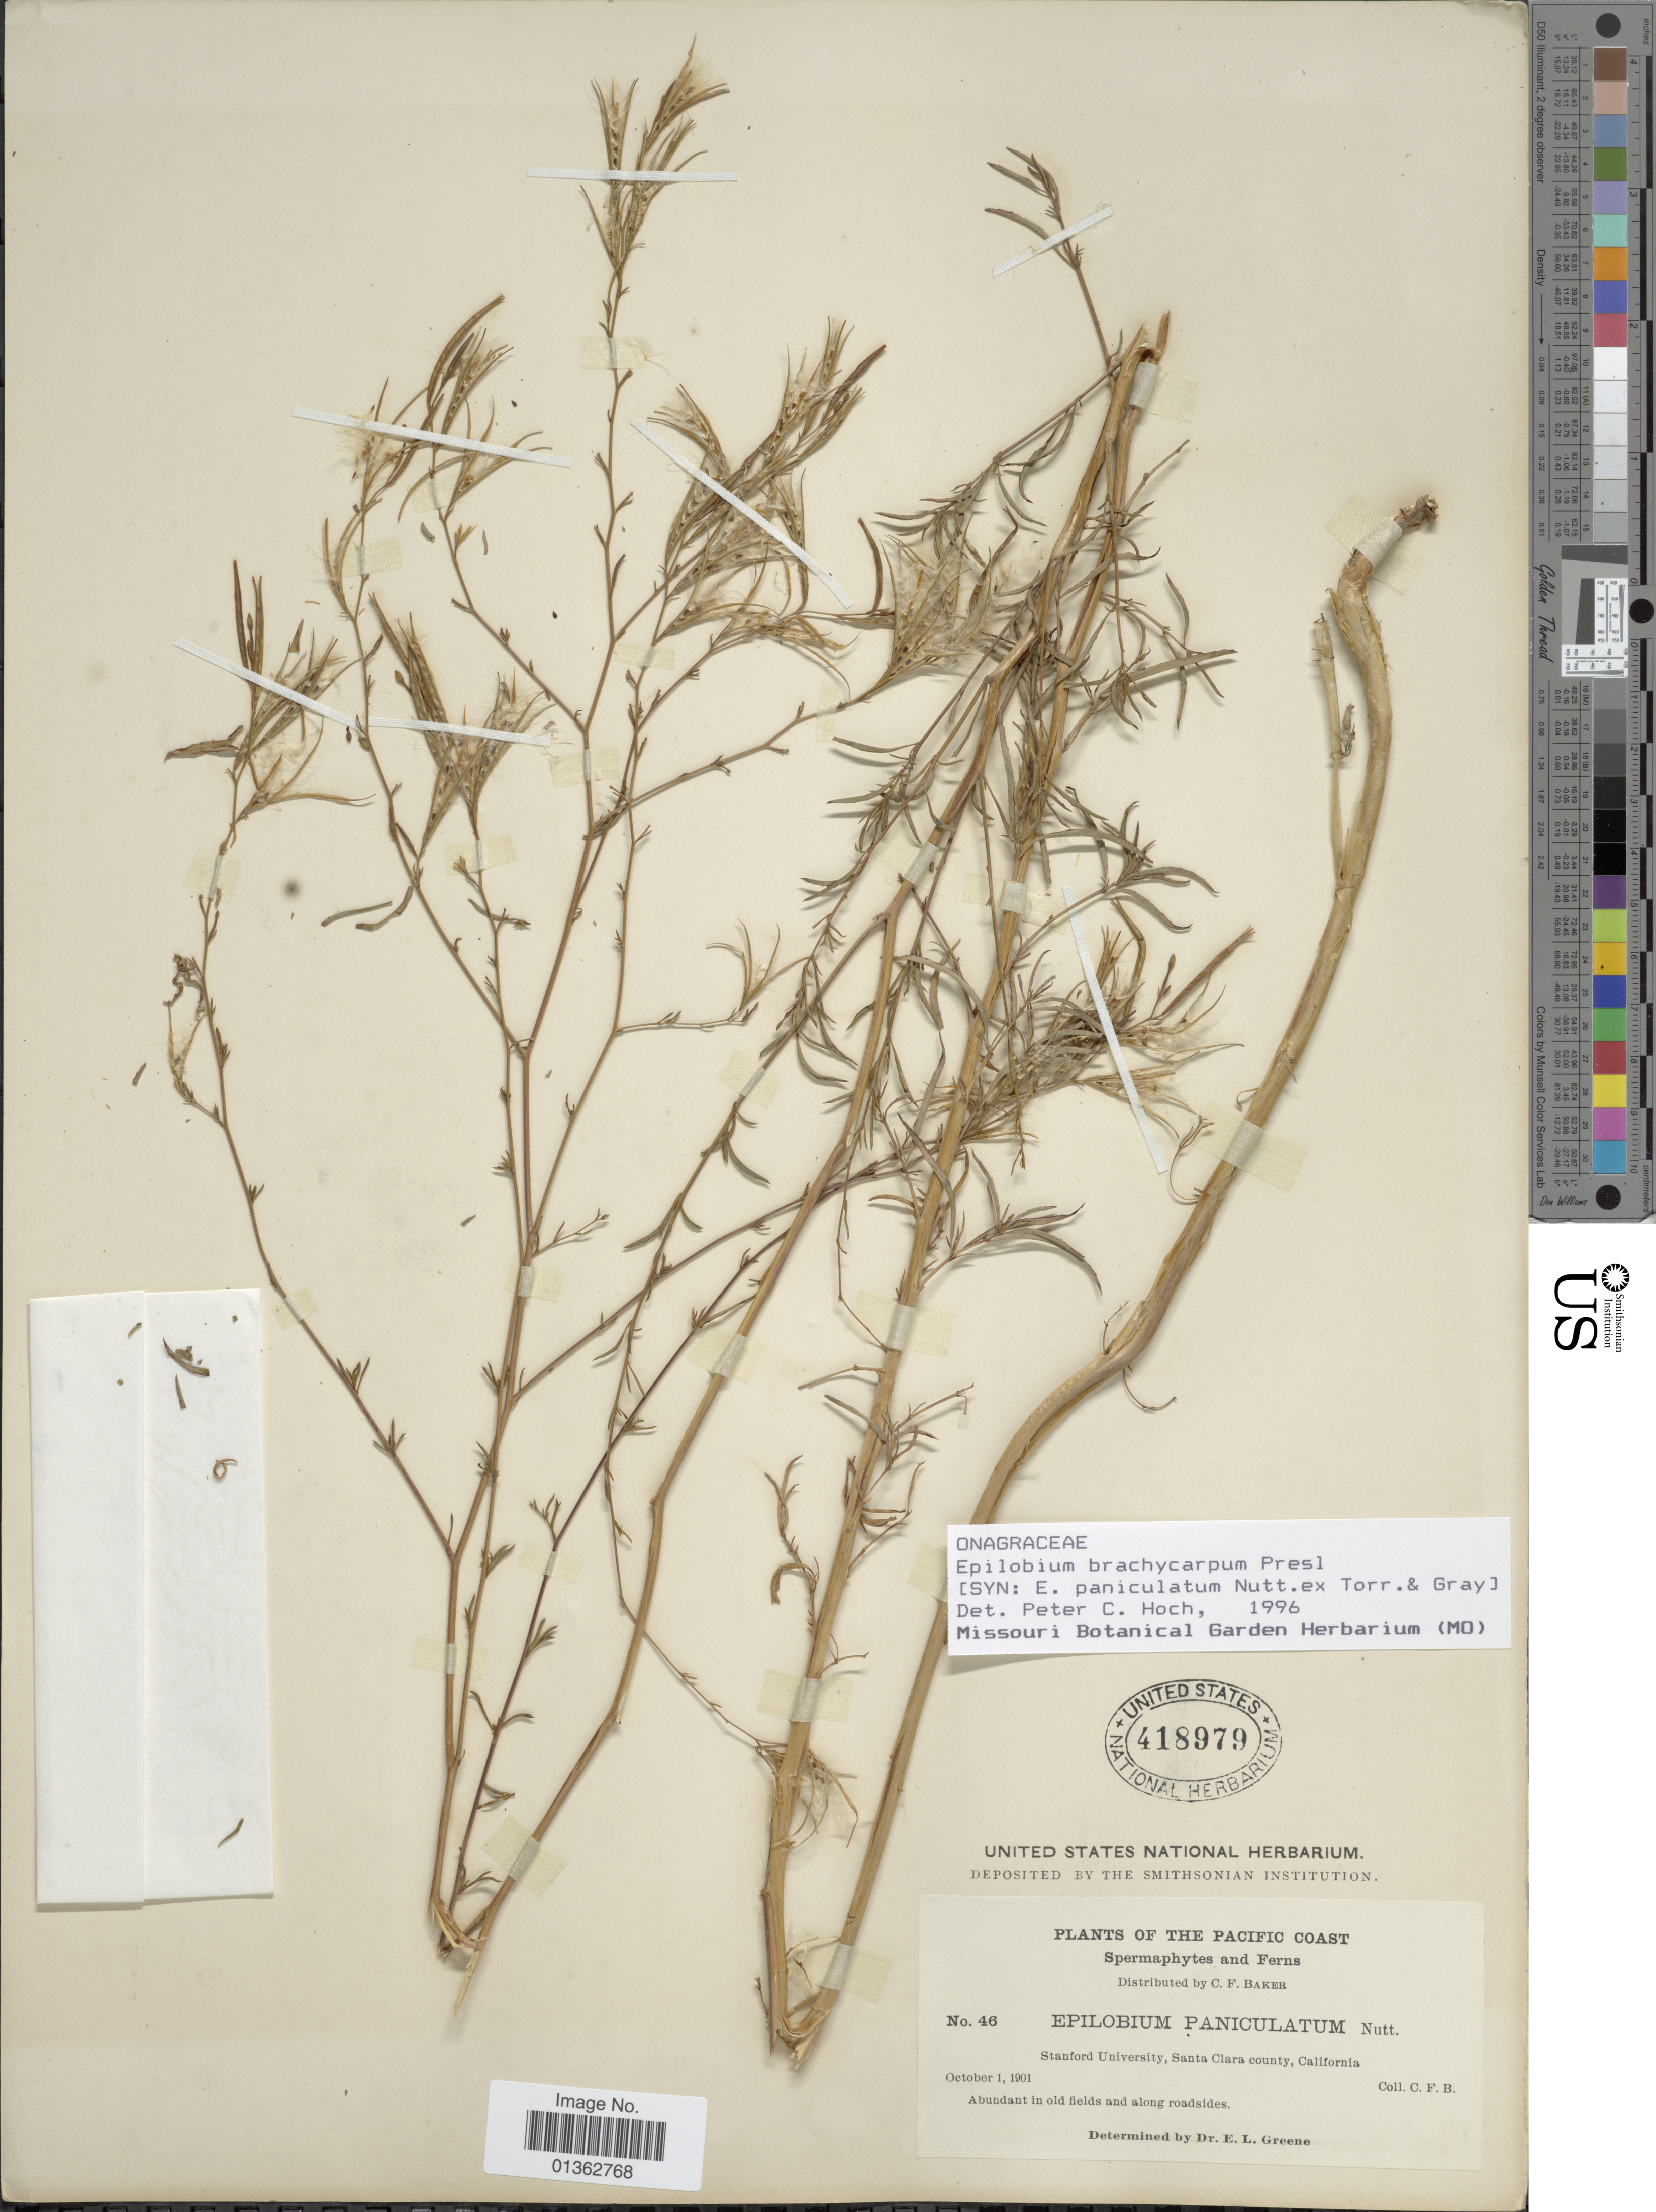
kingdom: Plantae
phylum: Tracheophyta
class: Magnoliopsida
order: Myrtales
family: Onagraceae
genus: Epilobium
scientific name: Epilobium brachycarpum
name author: C. Presl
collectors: C. F. Baker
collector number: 46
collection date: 1901-10-01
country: United States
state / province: California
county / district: Santa Clara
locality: Pacific Coast. Stanford University, Santa Clara county.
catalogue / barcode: US 418979